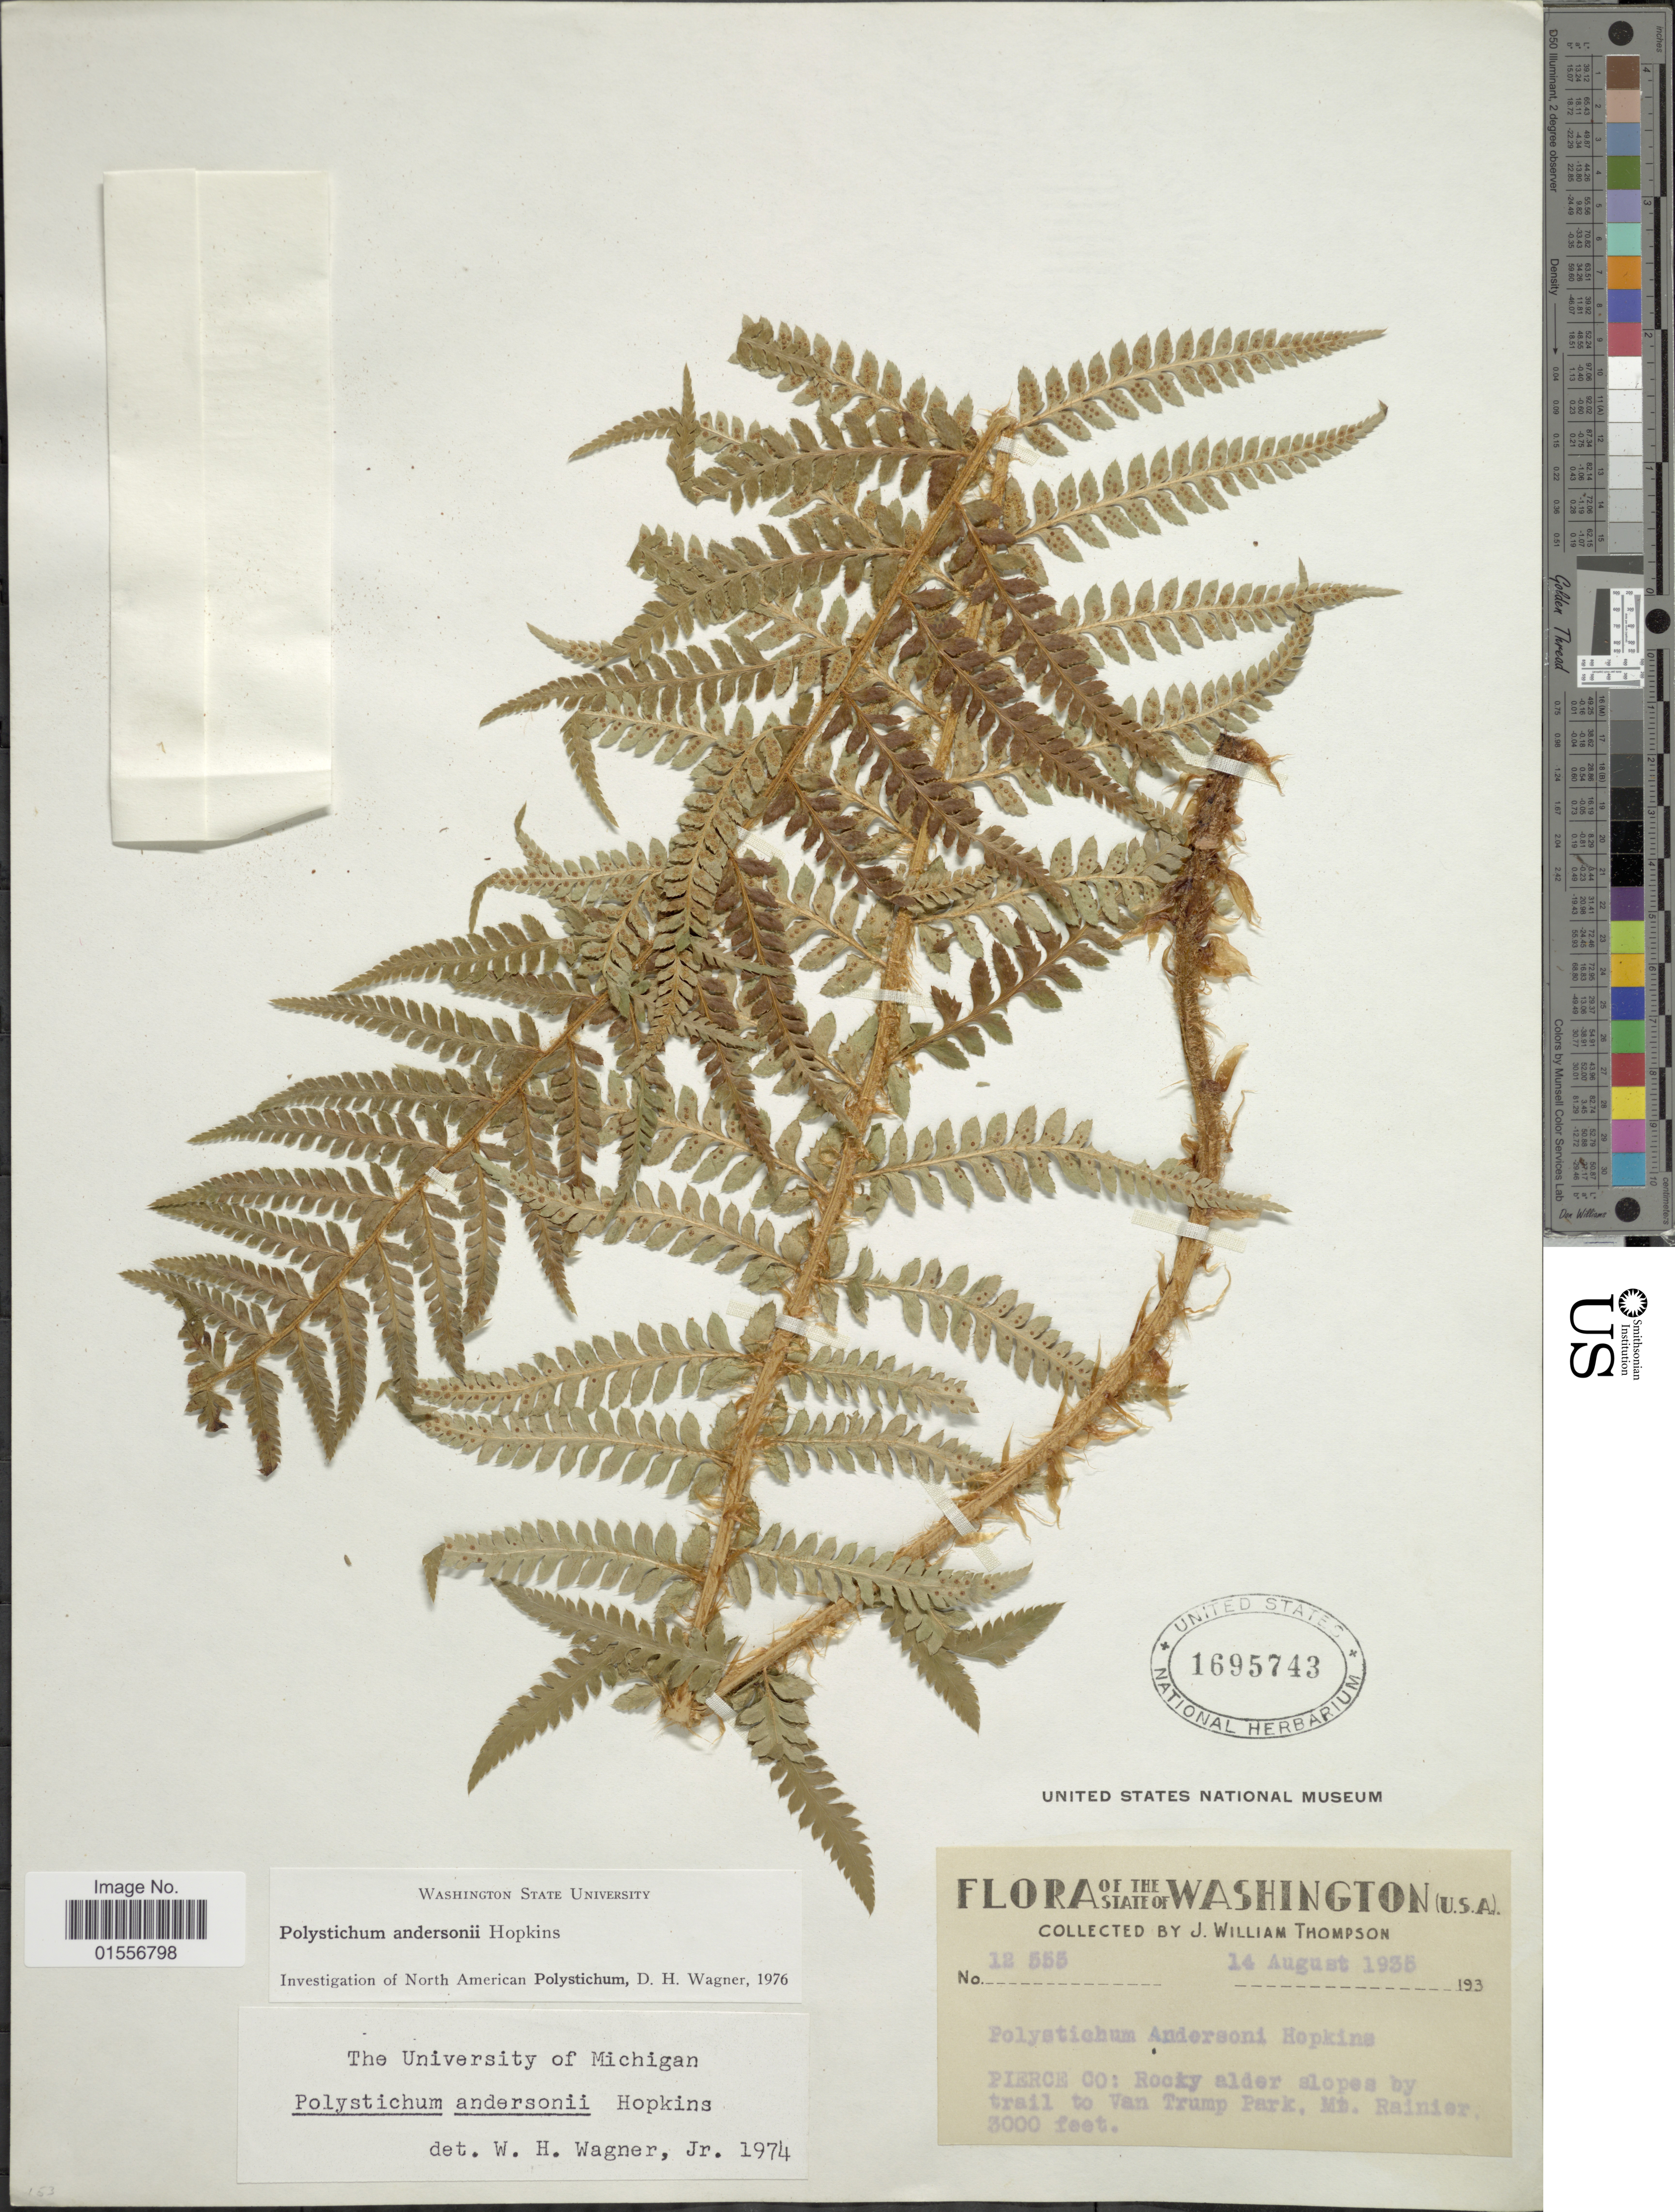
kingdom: Plantae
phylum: Tracheophyta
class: Polypodiopsida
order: Polypodiales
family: Dryopteridaceae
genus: Polystichum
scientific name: Polystichum andersonii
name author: Hopkins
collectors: J. W. Thompson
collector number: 12555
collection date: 1936-08-14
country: United States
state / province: Washington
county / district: Pierce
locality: Pierce Co: Rocky slider slopes by trail to Van Trump Park, Mt. Rainier.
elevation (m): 914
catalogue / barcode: US 1695743